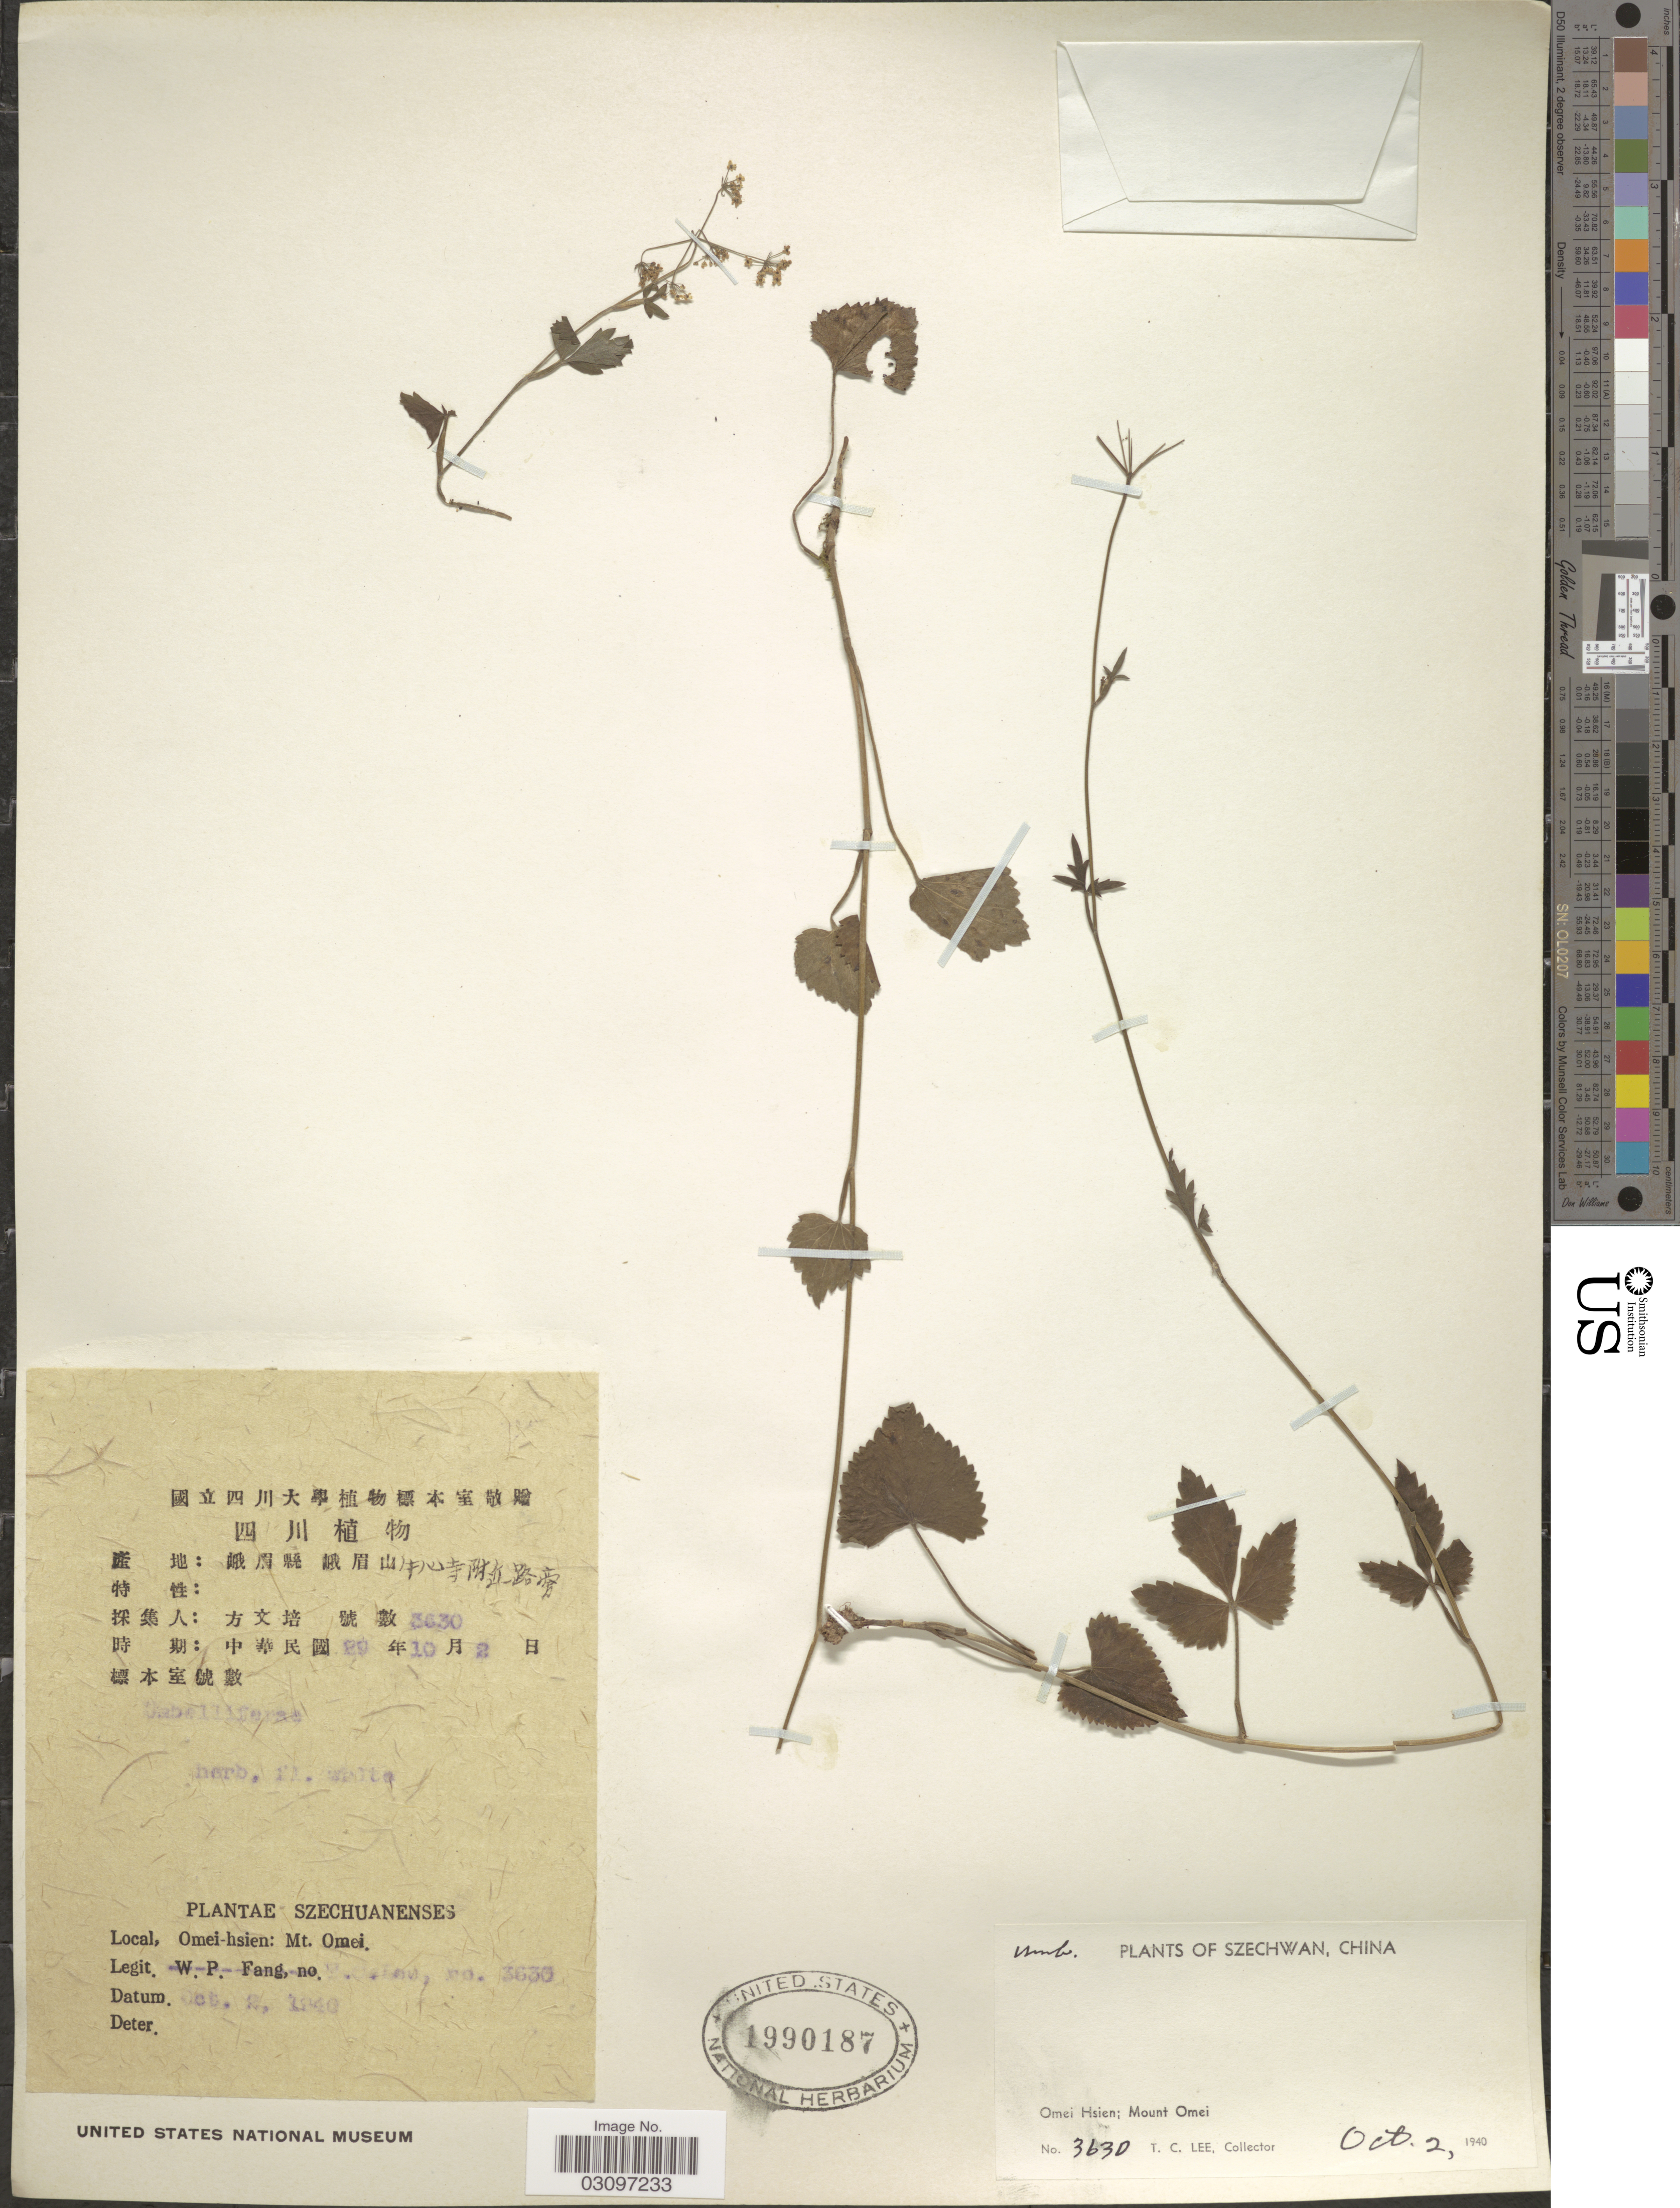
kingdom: Plantae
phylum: Tracheophyta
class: Magnoliopsida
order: Apiales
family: Apiaceae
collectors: T. Lee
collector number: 3630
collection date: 1940-10-02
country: China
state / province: Sichuan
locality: Szechwan. Omei hsien: Mt. Omei.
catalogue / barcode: US 1990187